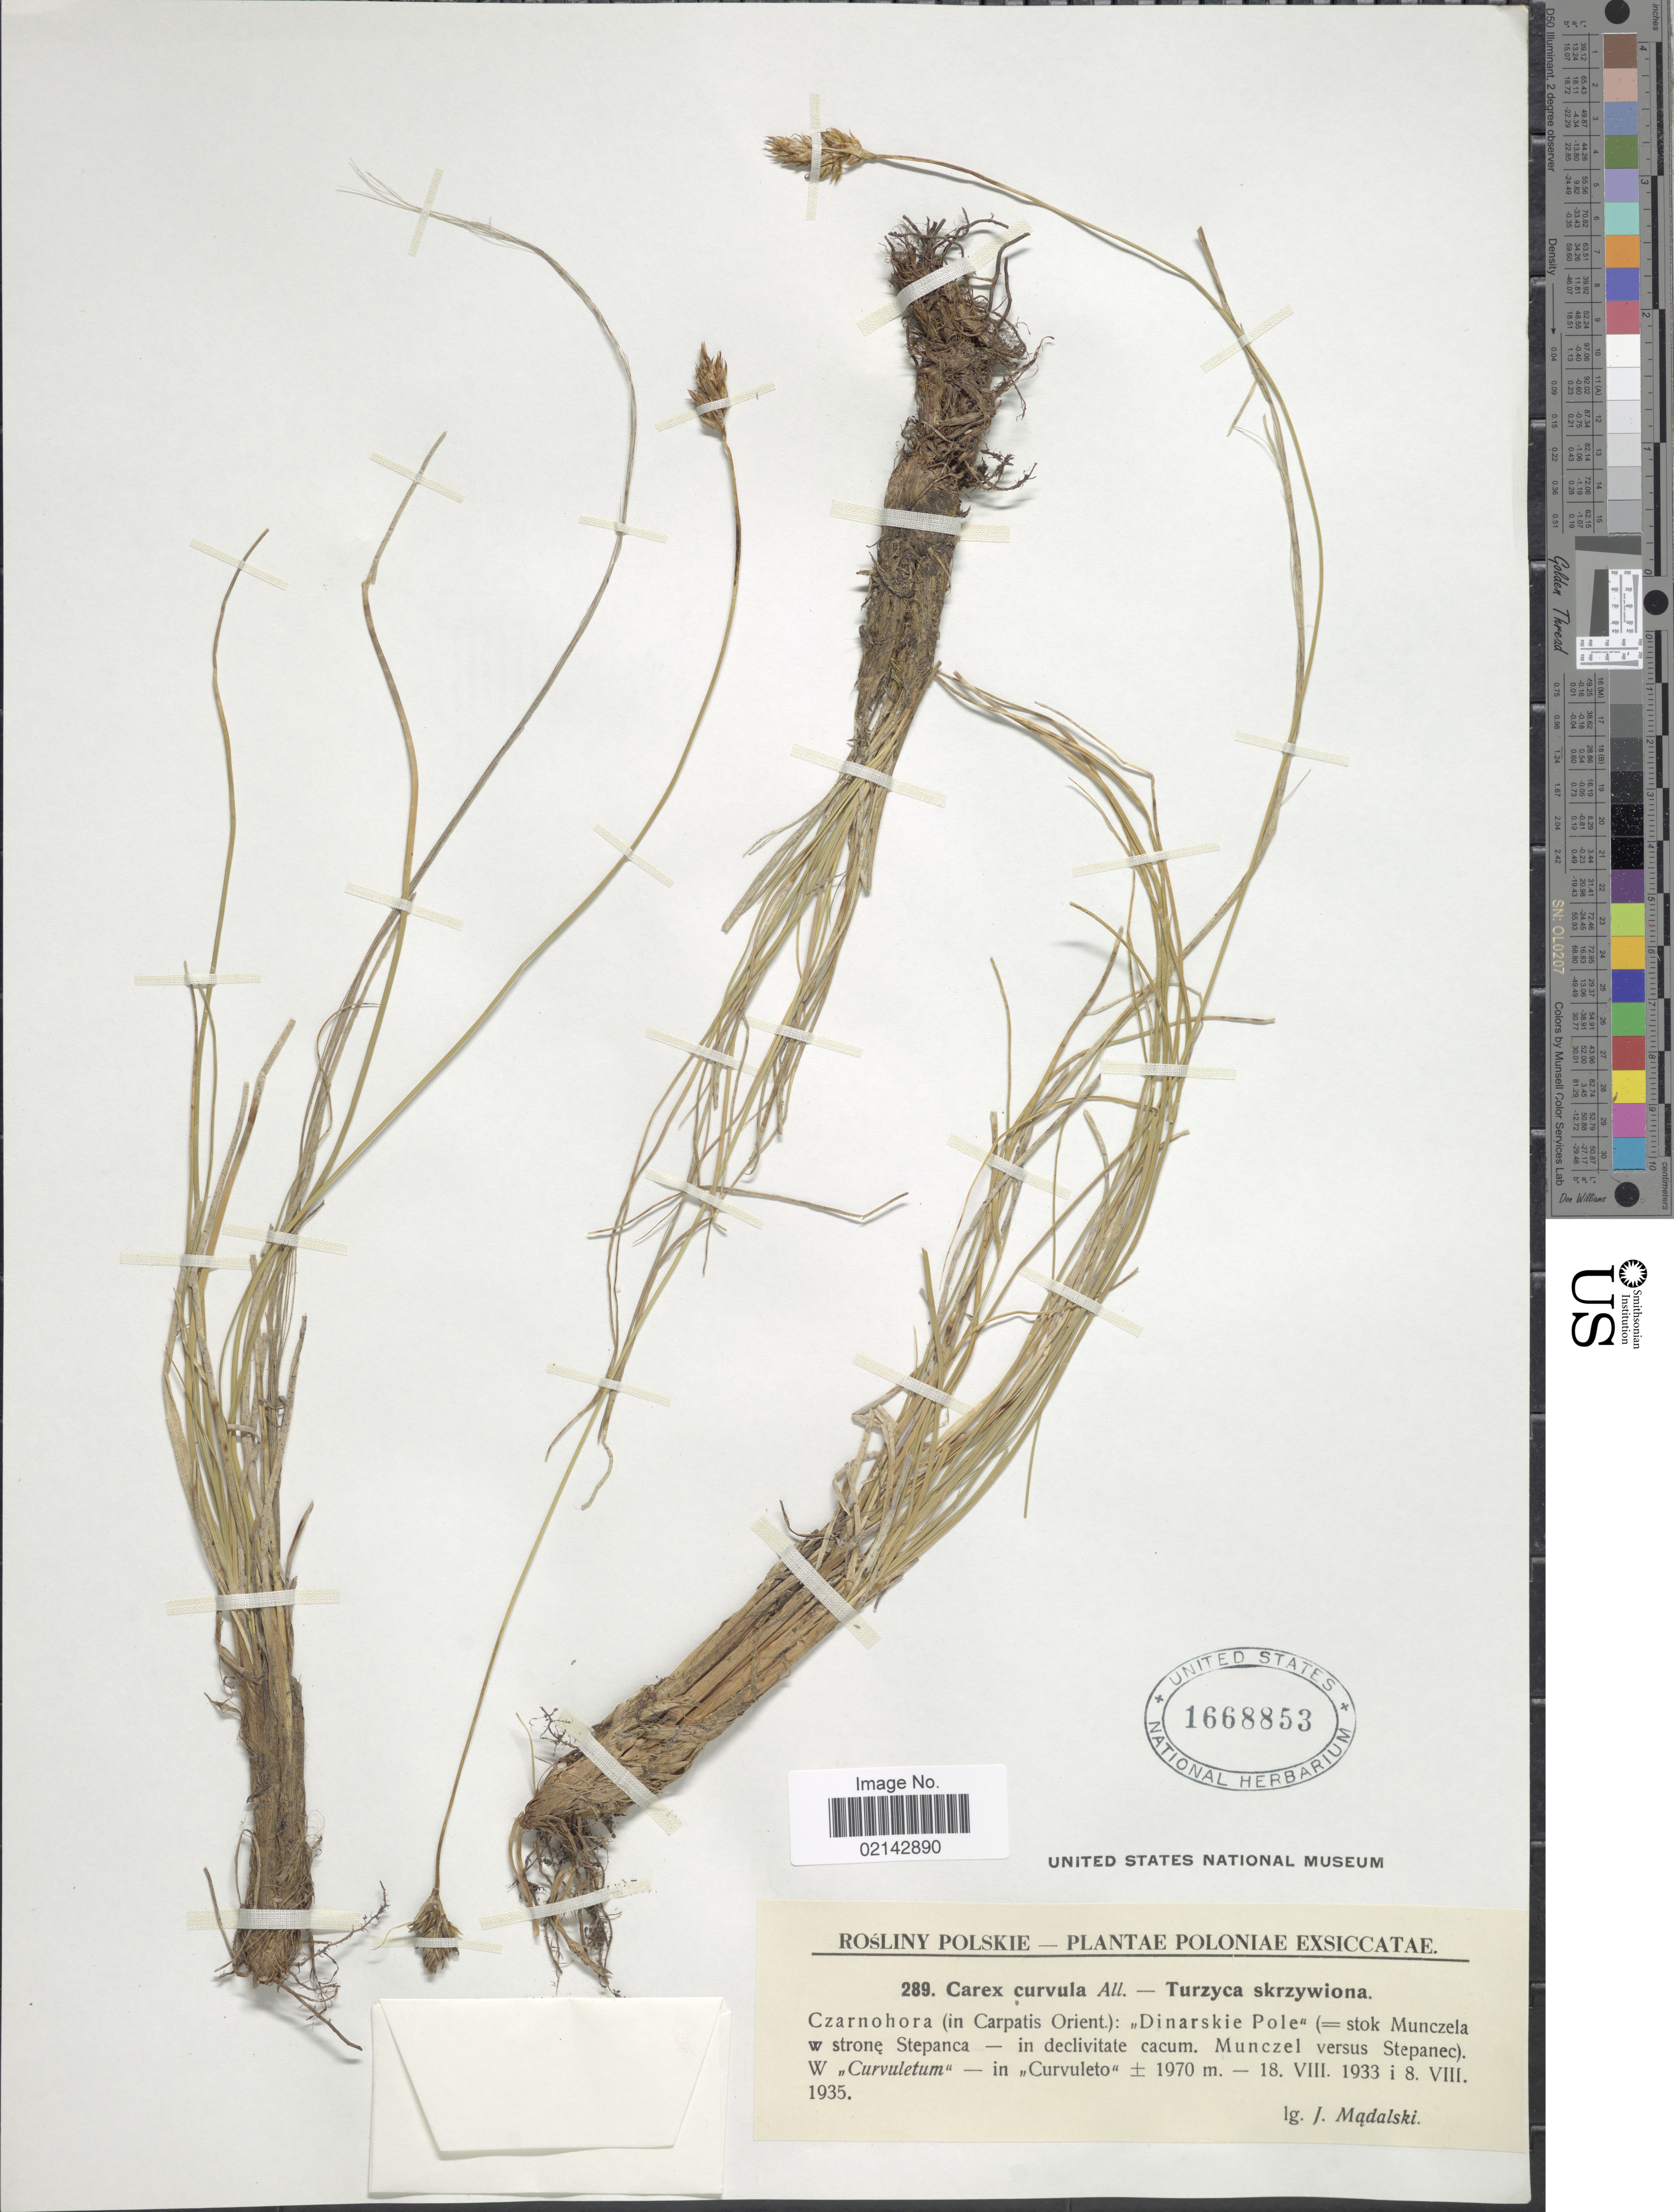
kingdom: Plantae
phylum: Tracheophyta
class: Liliopsida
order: Poales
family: Cyperaceae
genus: Carex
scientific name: Carex curvula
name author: All.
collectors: J. Mqdalski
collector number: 289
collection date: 1933-08-18/1935-08-08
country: Poland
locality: Poloniae, Czarnohora (in Carpatis Orient.): "Dinarskie Pole"(=stok Munczela w strone Stepanca-in declivitate cacum, Munczel versus Staphanec).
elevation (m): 1970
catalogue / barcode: US 1668853